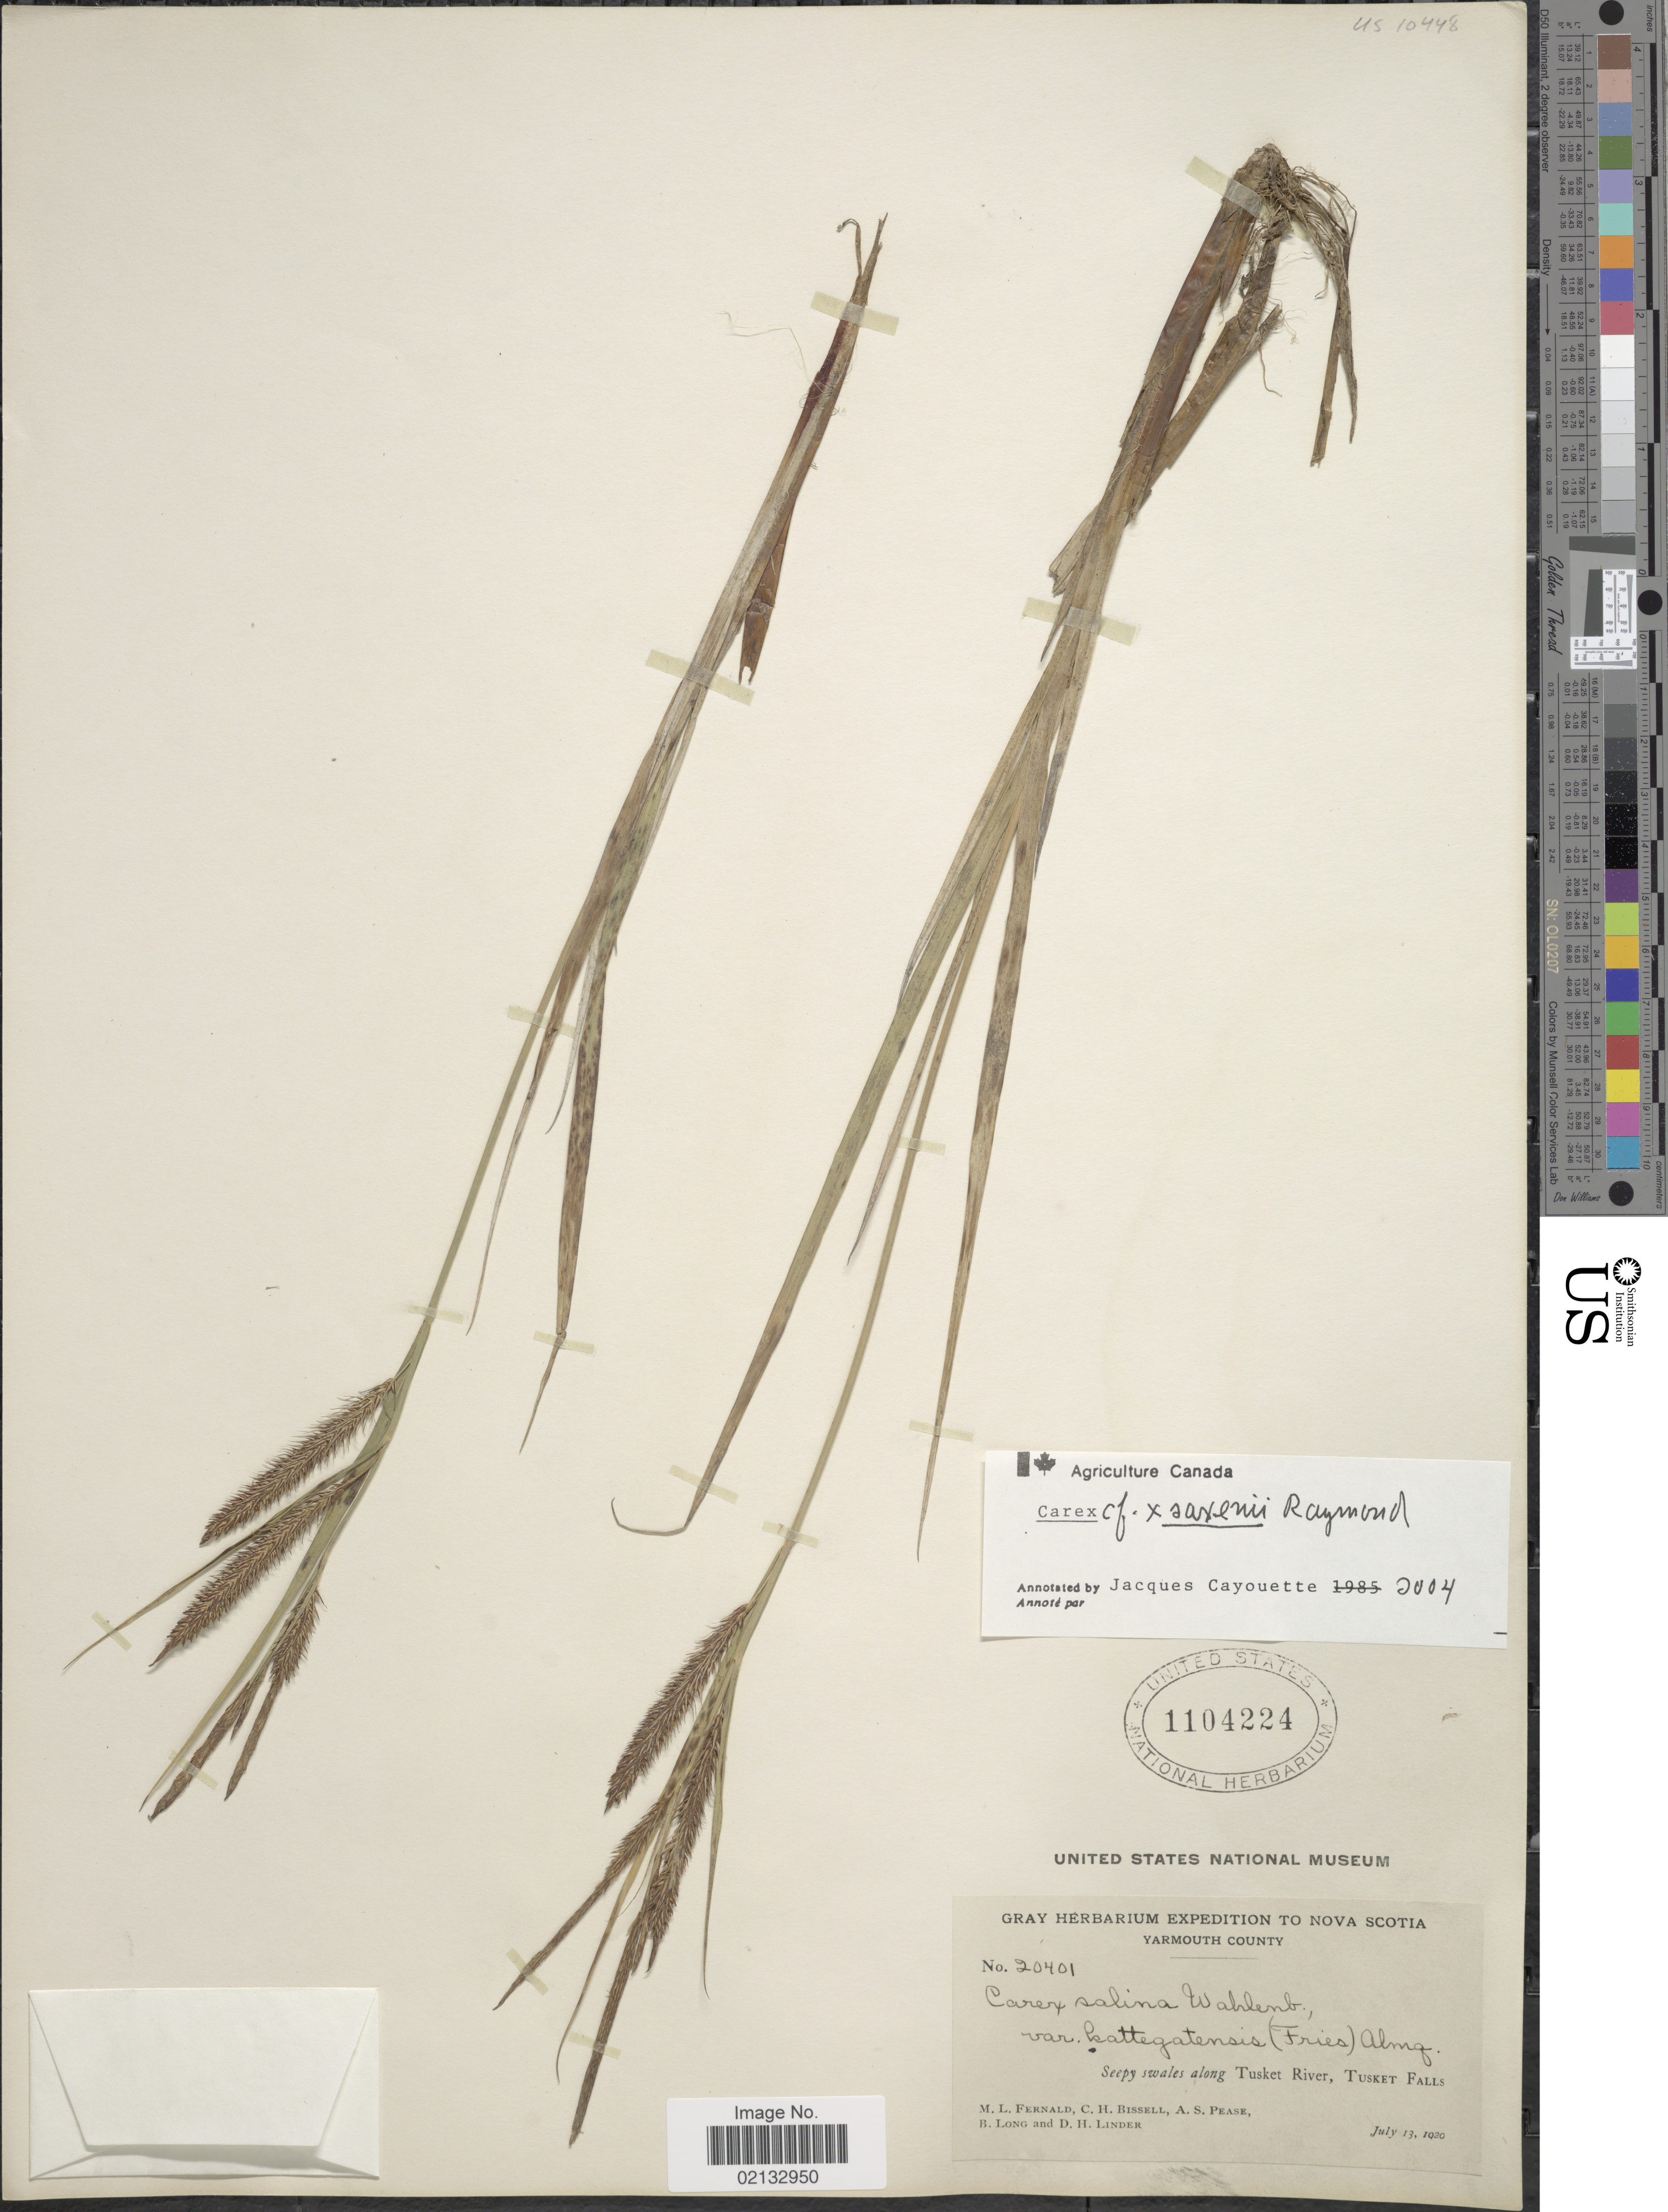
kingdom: Plantae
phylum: Tracheophyta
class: Liliopsida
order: Poales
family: Cyperaceae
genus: Carex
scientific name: Carex x saxenii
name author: Raymond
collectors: M. L. Fernald, C. Bissell, A. S. Pease, B. Long & D. Linder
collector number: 20401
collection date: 1920-07-13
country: Canada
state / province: Nova Scotia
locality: Yarmouth County. Tusket River, Tusket Falls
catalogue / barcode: US 1104224